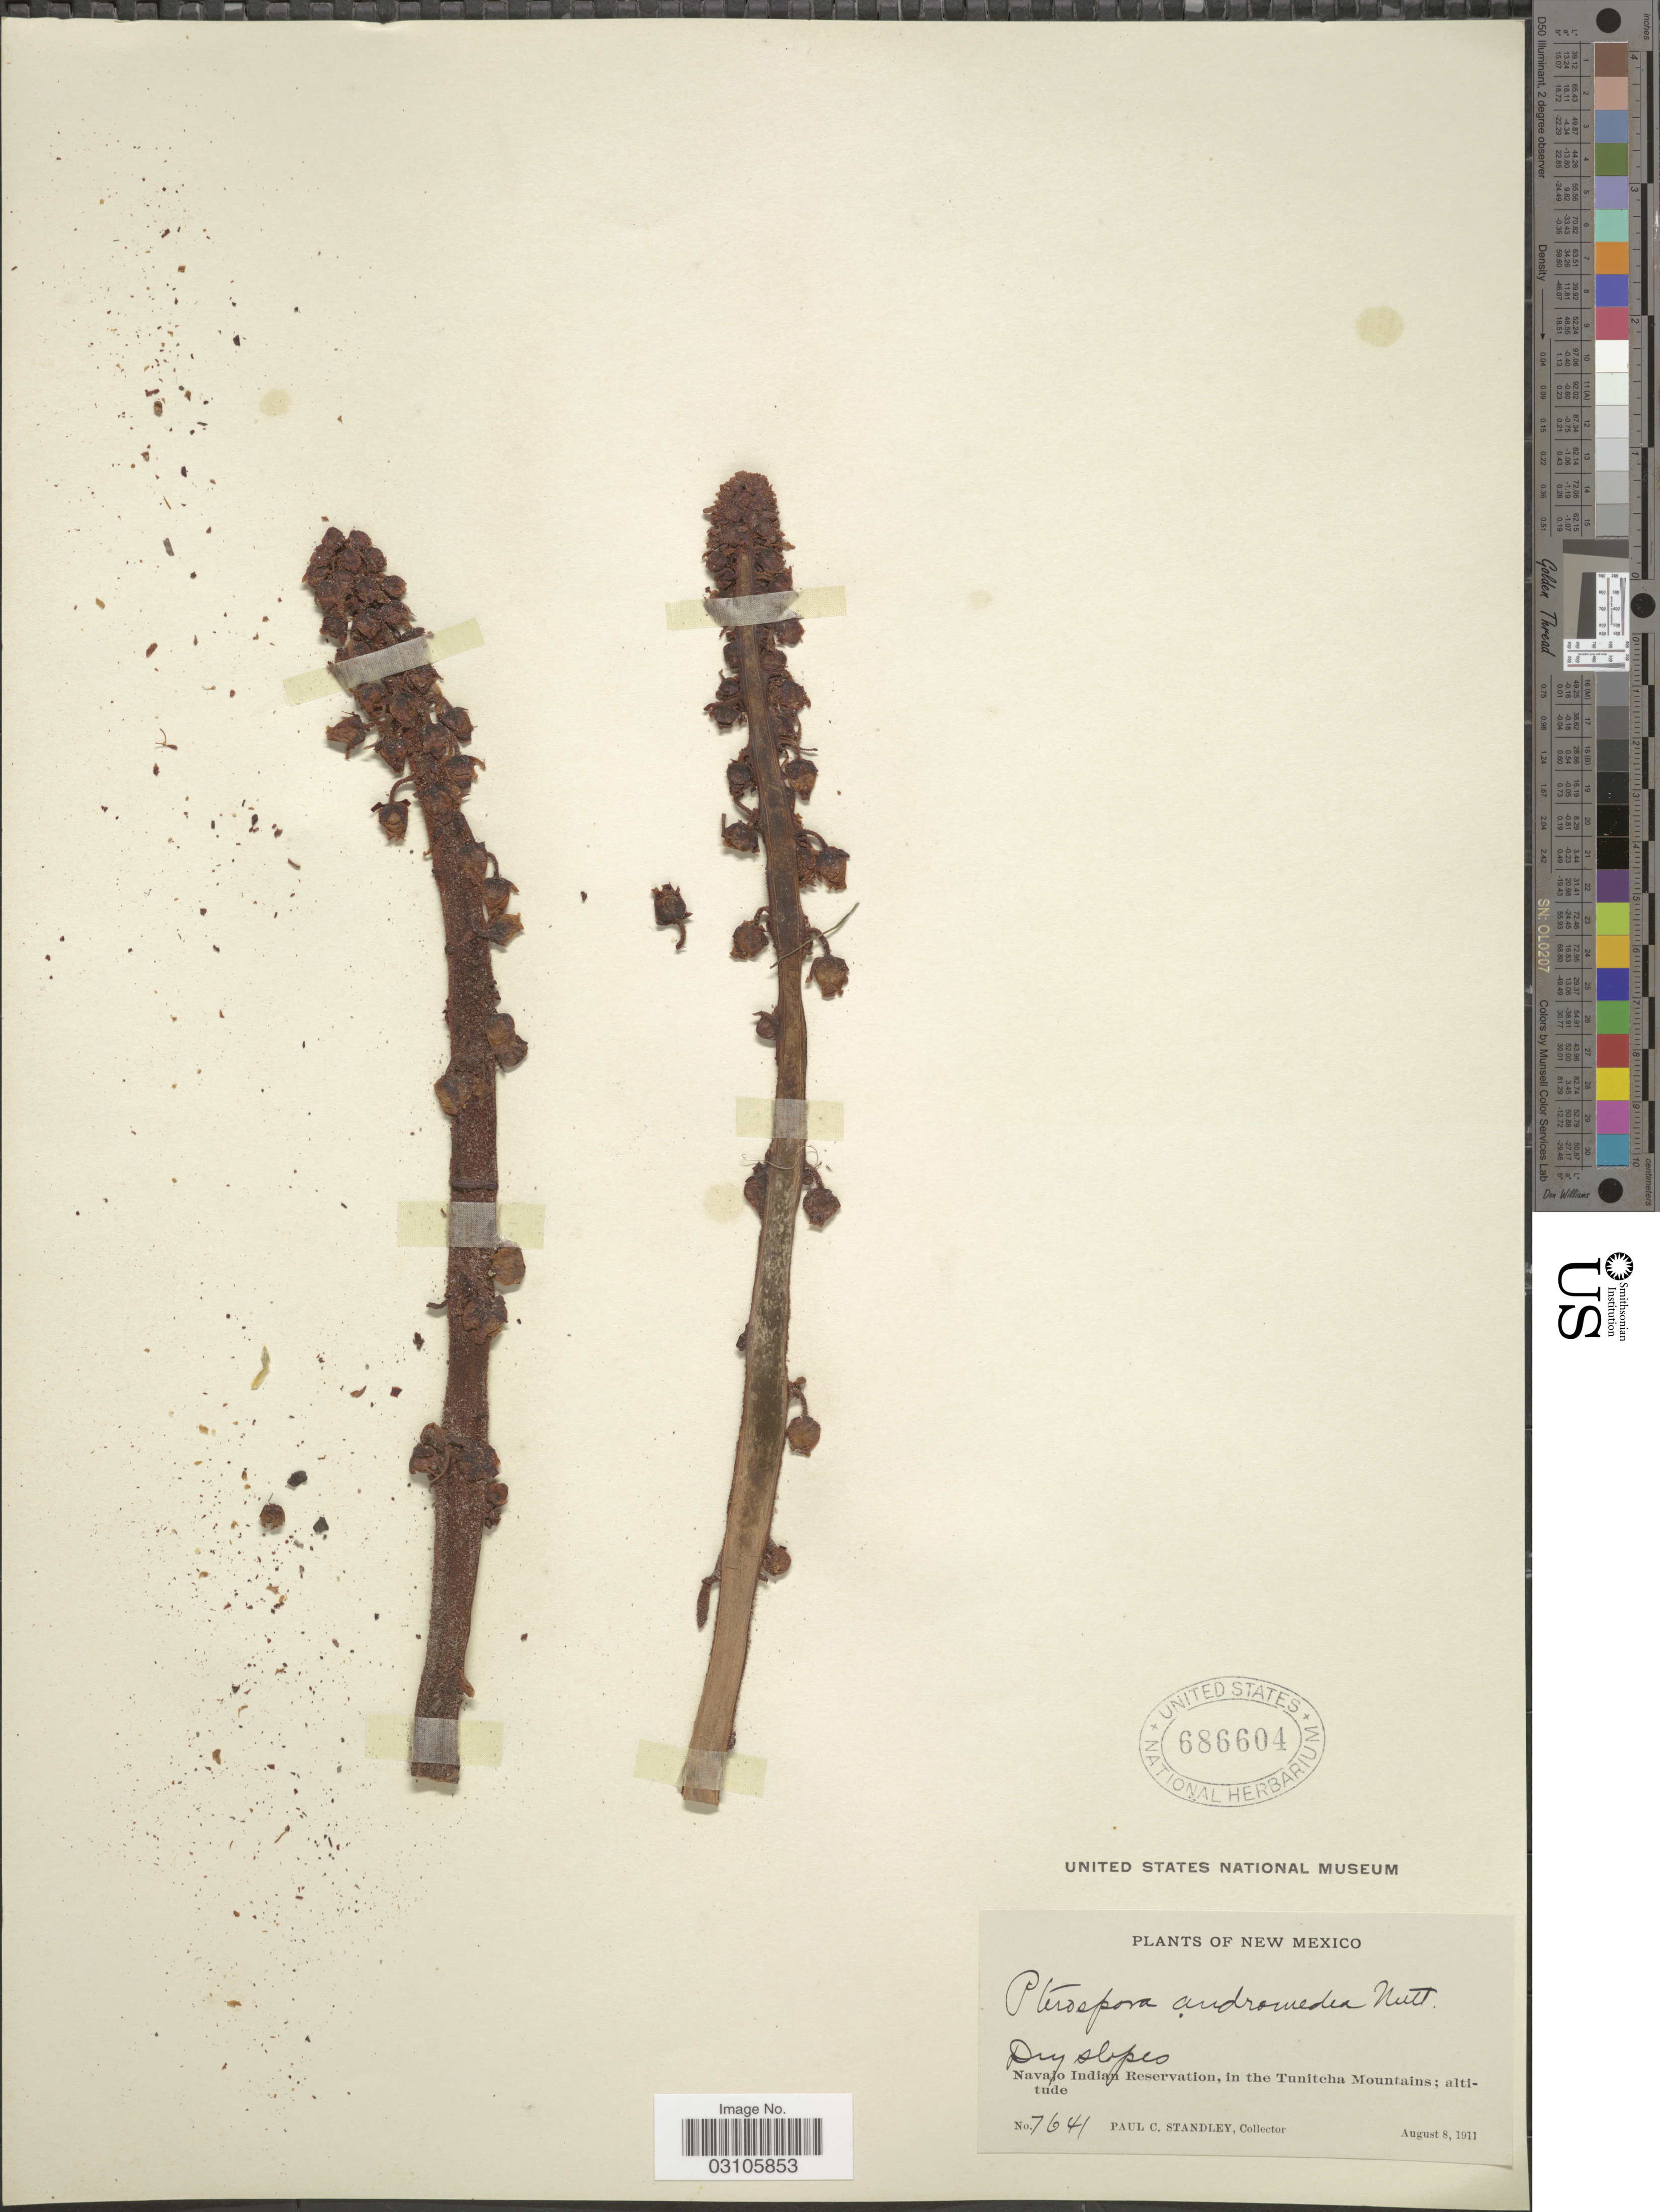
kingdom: Plantae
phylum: Tracheophyta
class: Magnoliopsida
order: Ericales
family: Ericaceae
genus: Pterospora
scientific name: Pterospora andromedea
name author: Nutt.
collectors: P. C. Standley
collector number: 7641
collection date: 1911-08-08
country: United States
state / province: New Mexico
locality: Navajo Indian Reservation, in the Tunitcha Mountains.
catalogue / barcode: US 686604